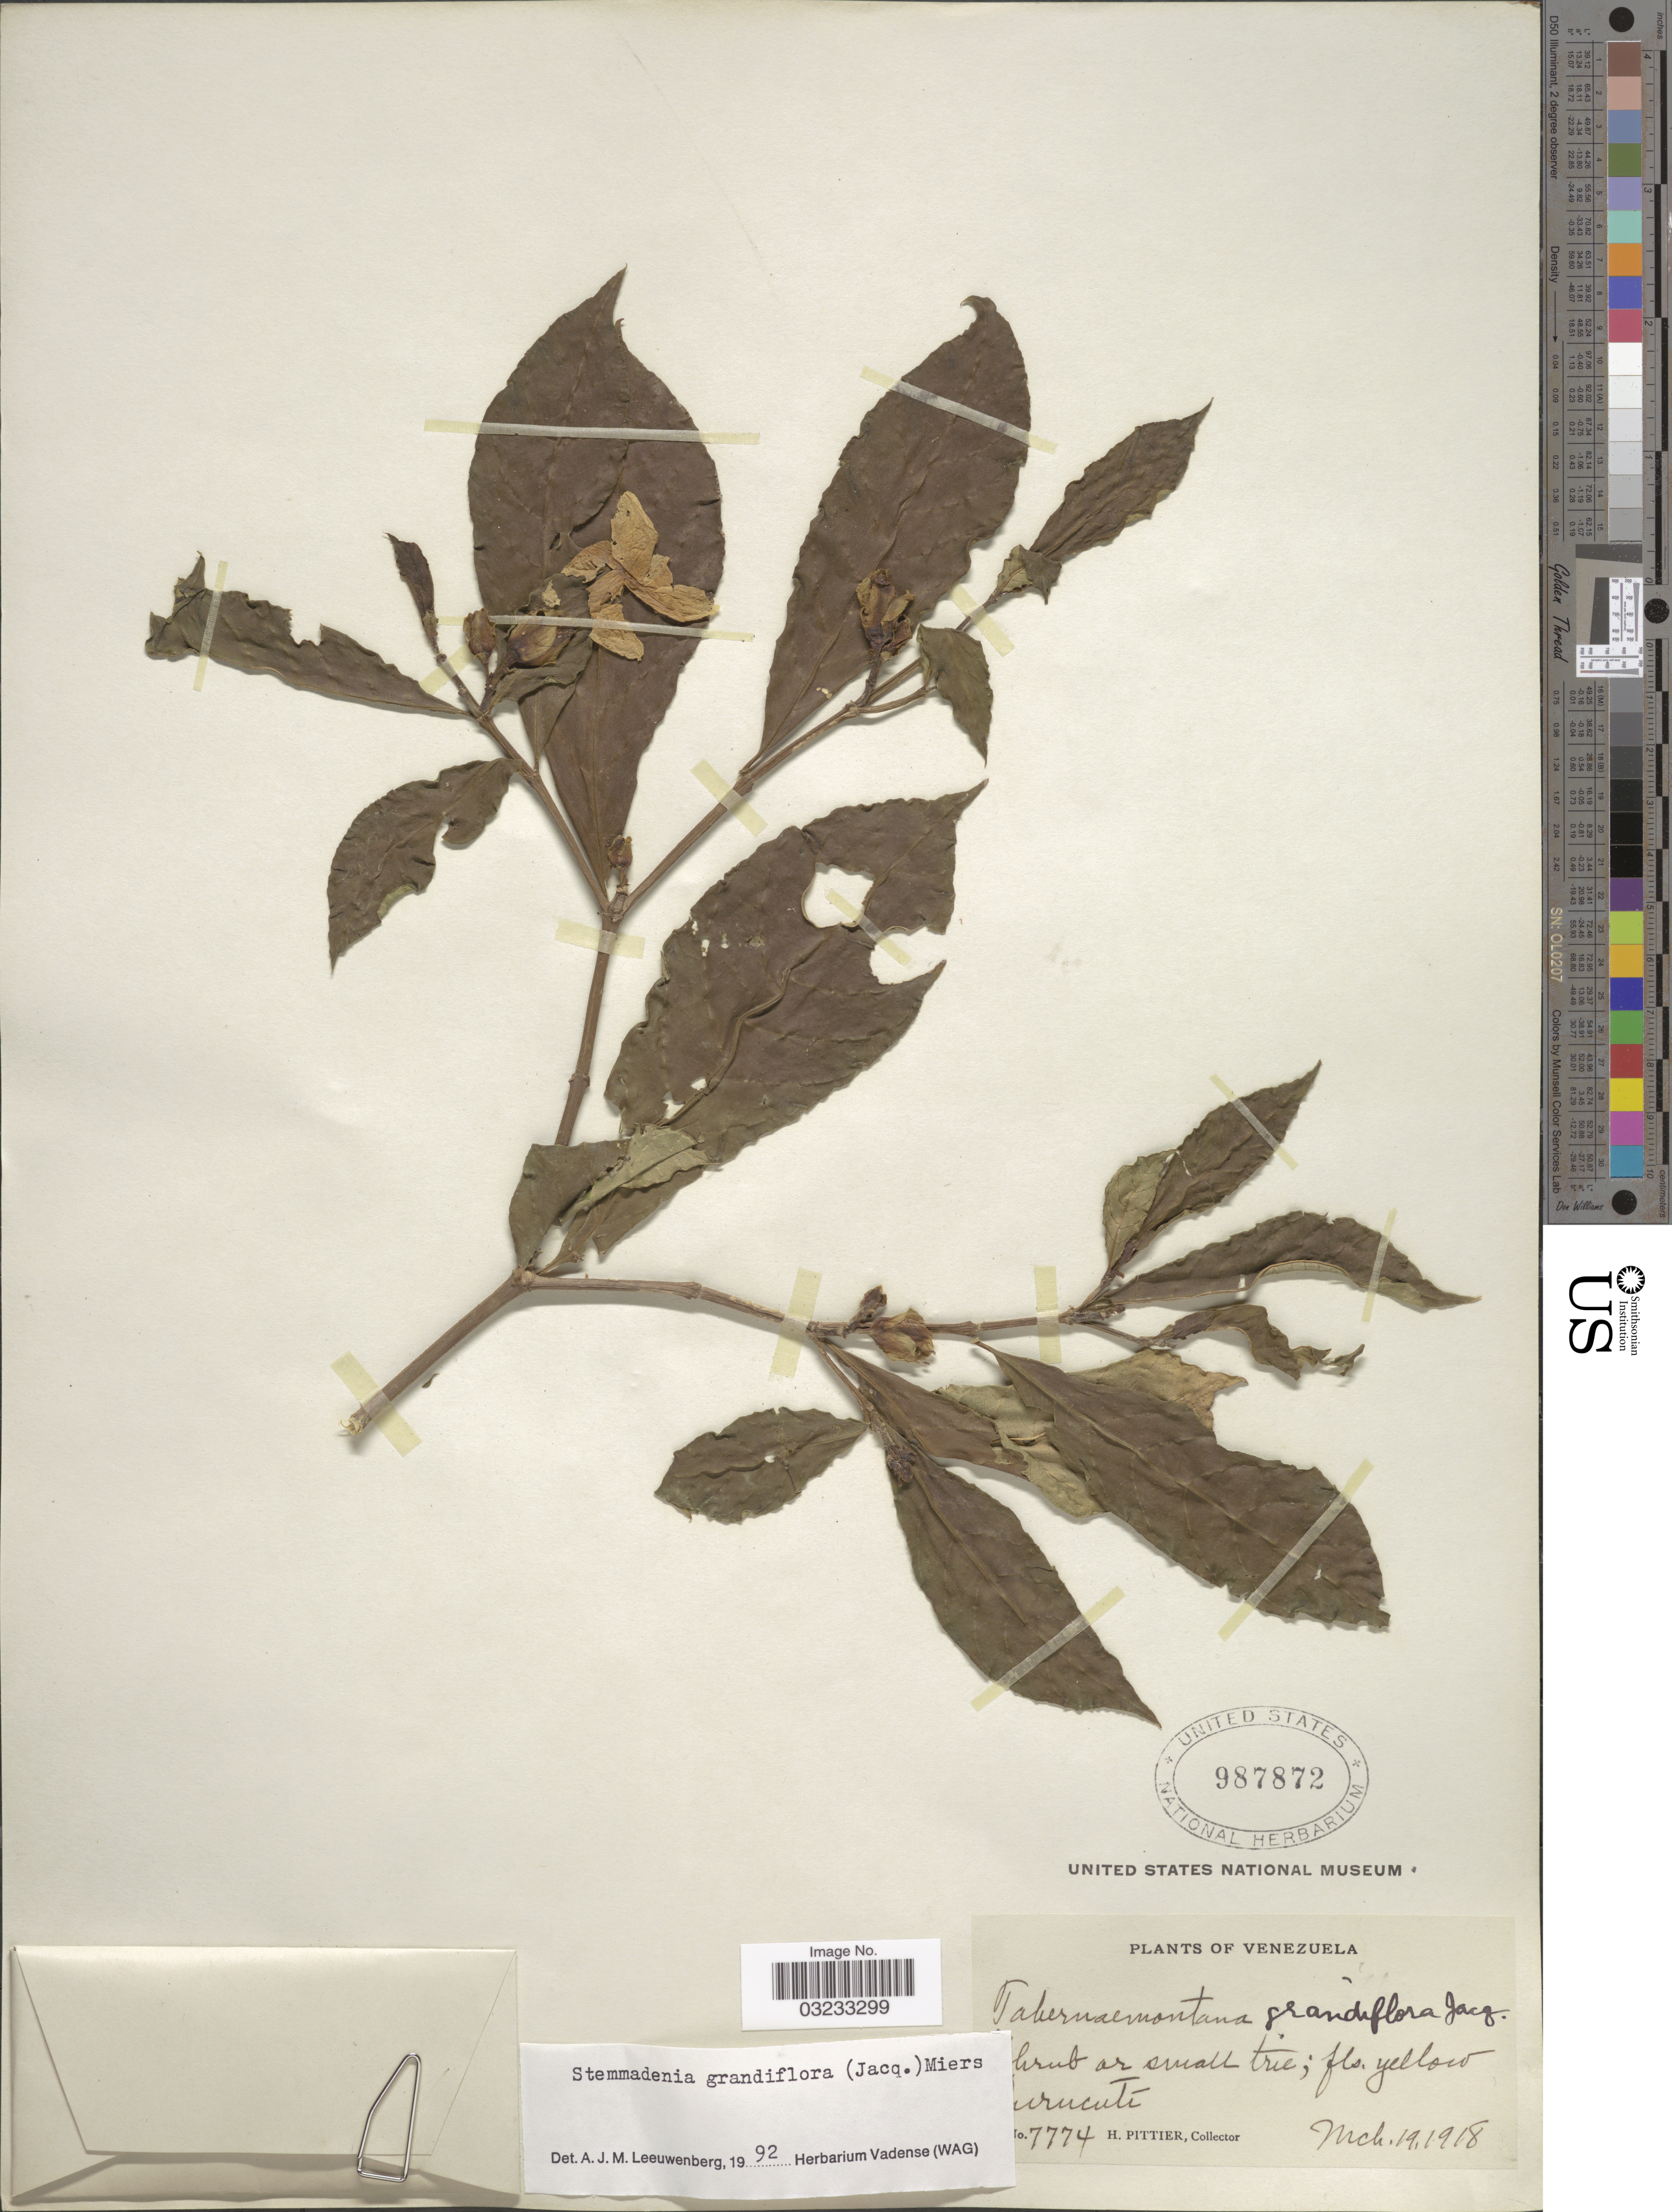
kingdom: Plantae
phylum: Tracheophyta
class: Magnoliopsida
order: Gentianales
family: Apocynaceae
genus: Stemmadenia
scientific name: Stemmadenia grandiflora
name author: (Jacq.) Miers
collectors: H. F. Pittier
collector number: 7774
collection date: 1918-03-19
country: Venezuela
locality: Curucutí.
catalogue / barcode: US 987872